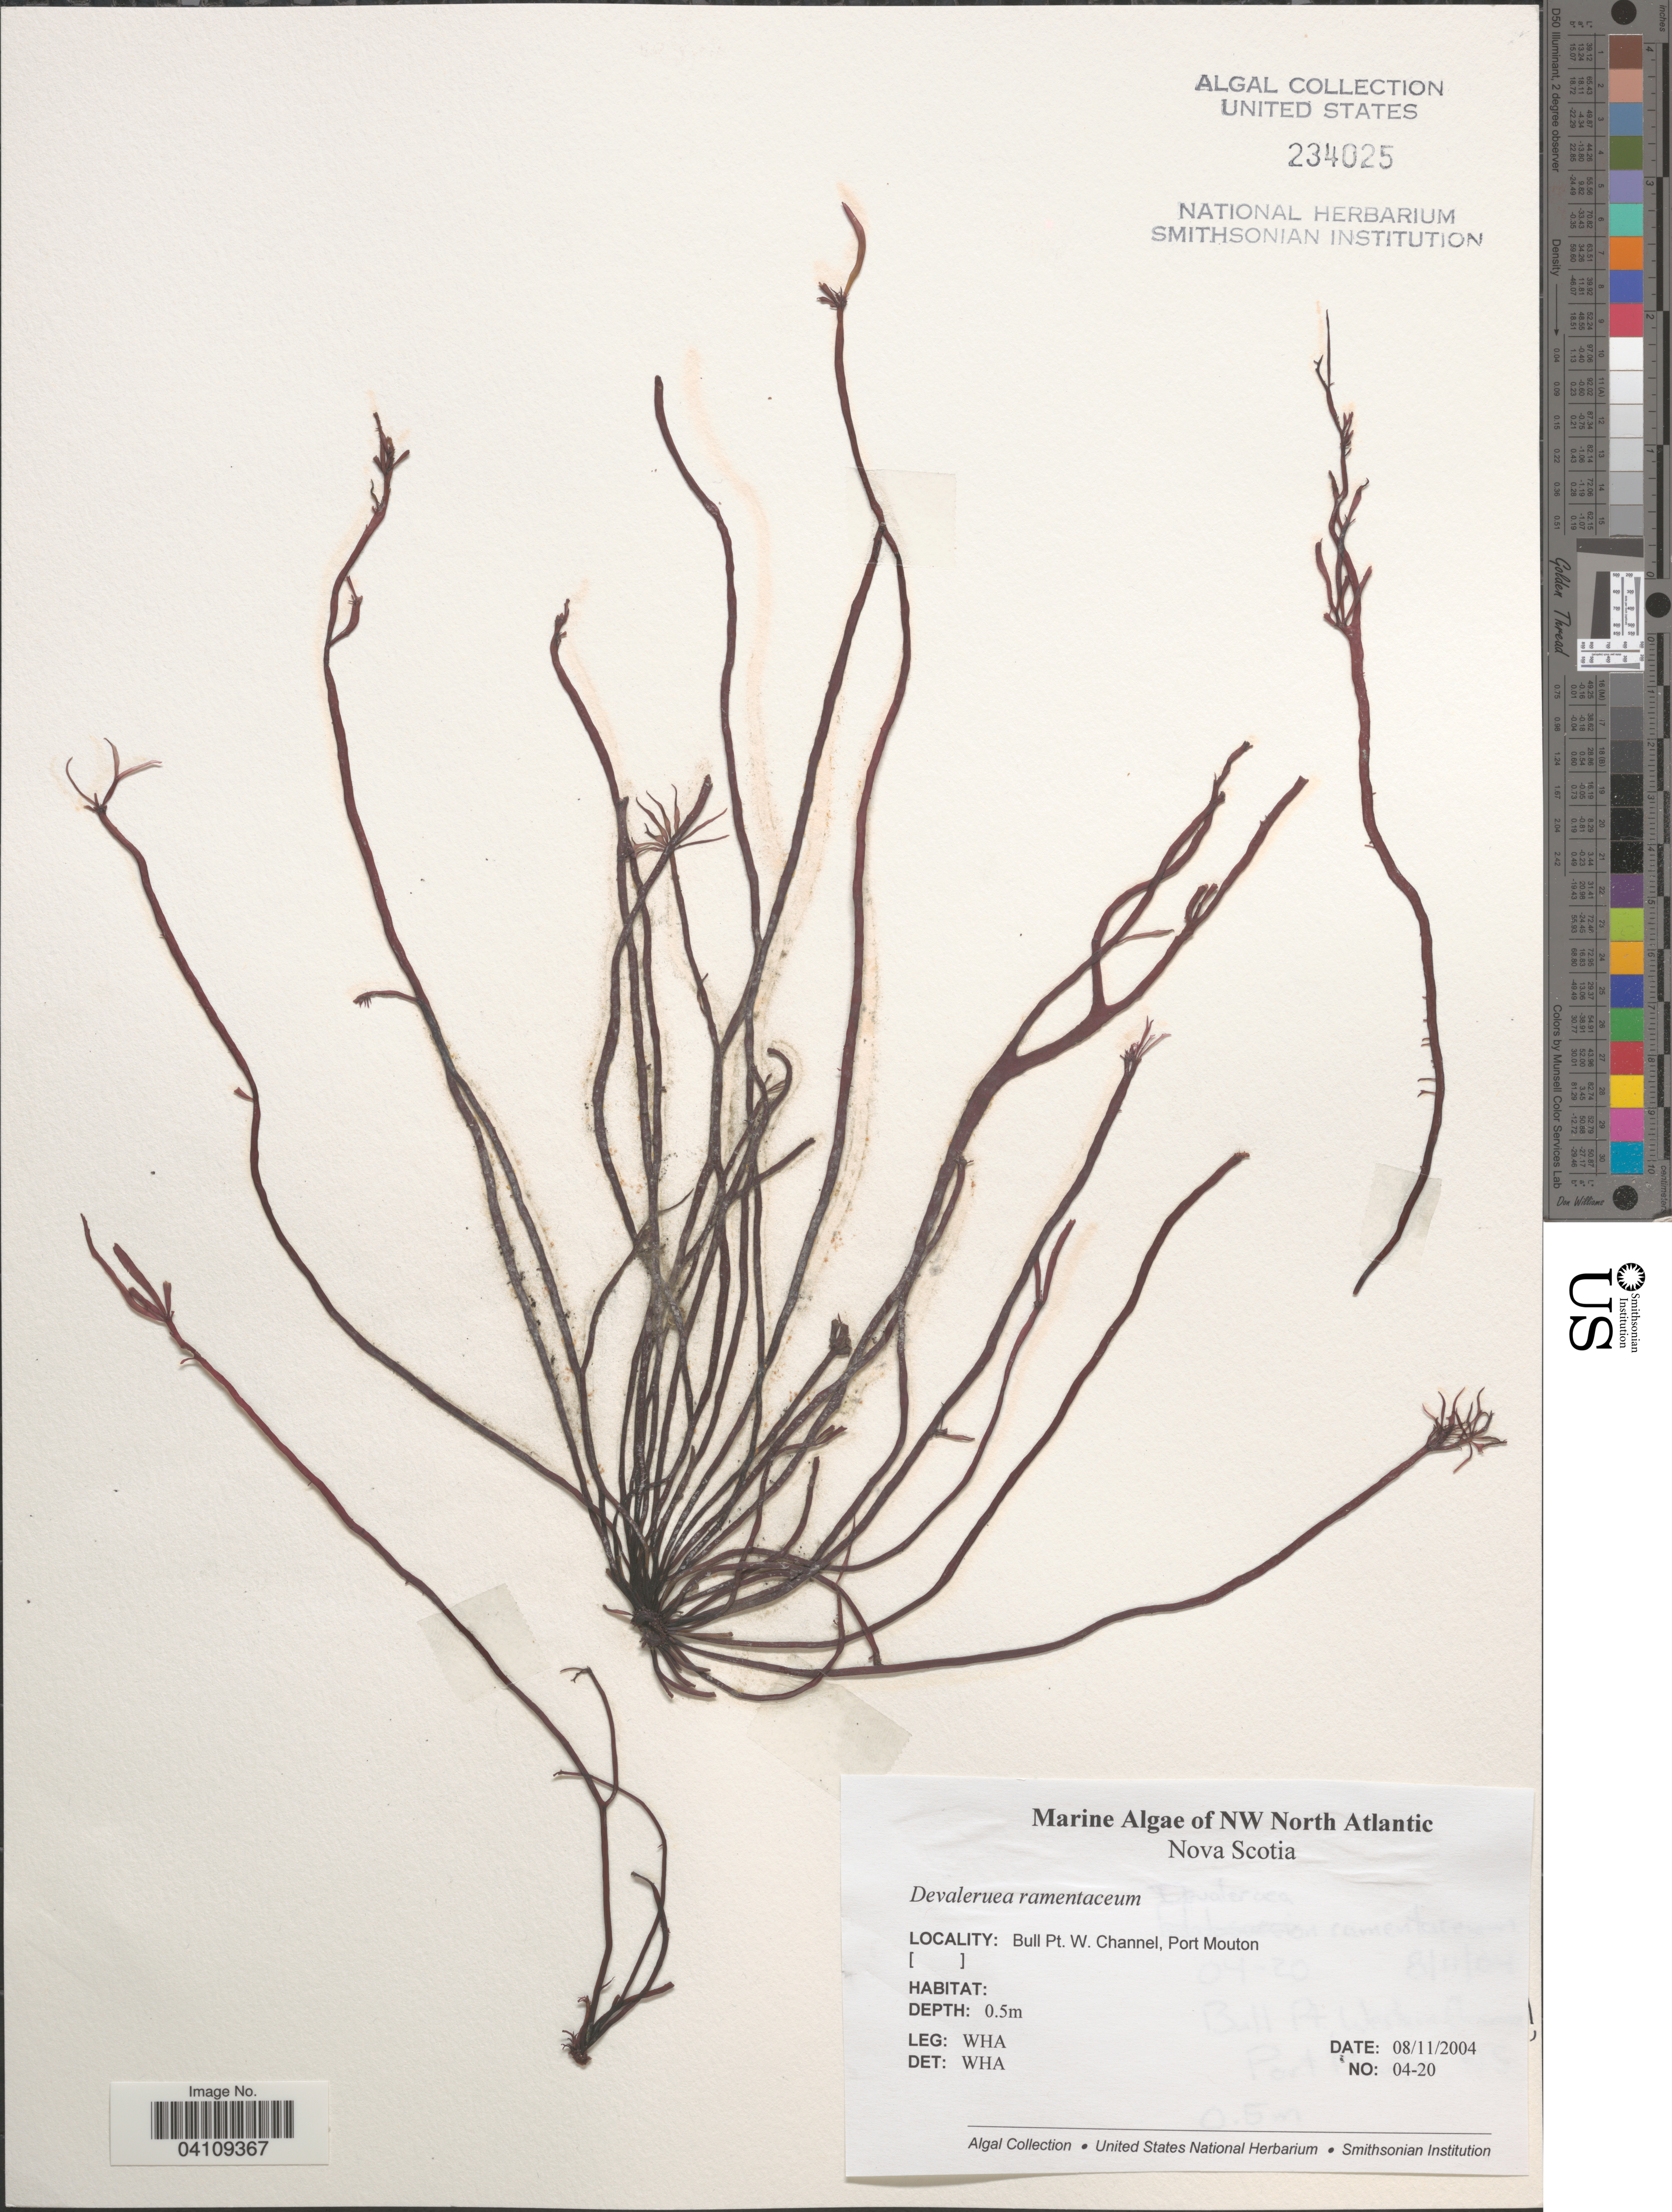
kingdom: Plantae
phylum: Rhodophyta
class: Florideophyceae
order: Palmariales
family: Palmariaceae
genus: Devaleraea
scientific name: Devaleraea ramentacea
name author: (L.) Guiry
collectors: W. H. Adey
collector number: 04-20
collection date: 2004-08-11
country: Canada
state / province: Nova Scotia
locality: NW North Atlantic. Bull Pt. W. Channel, Port Mouton.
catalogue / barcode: US 234025